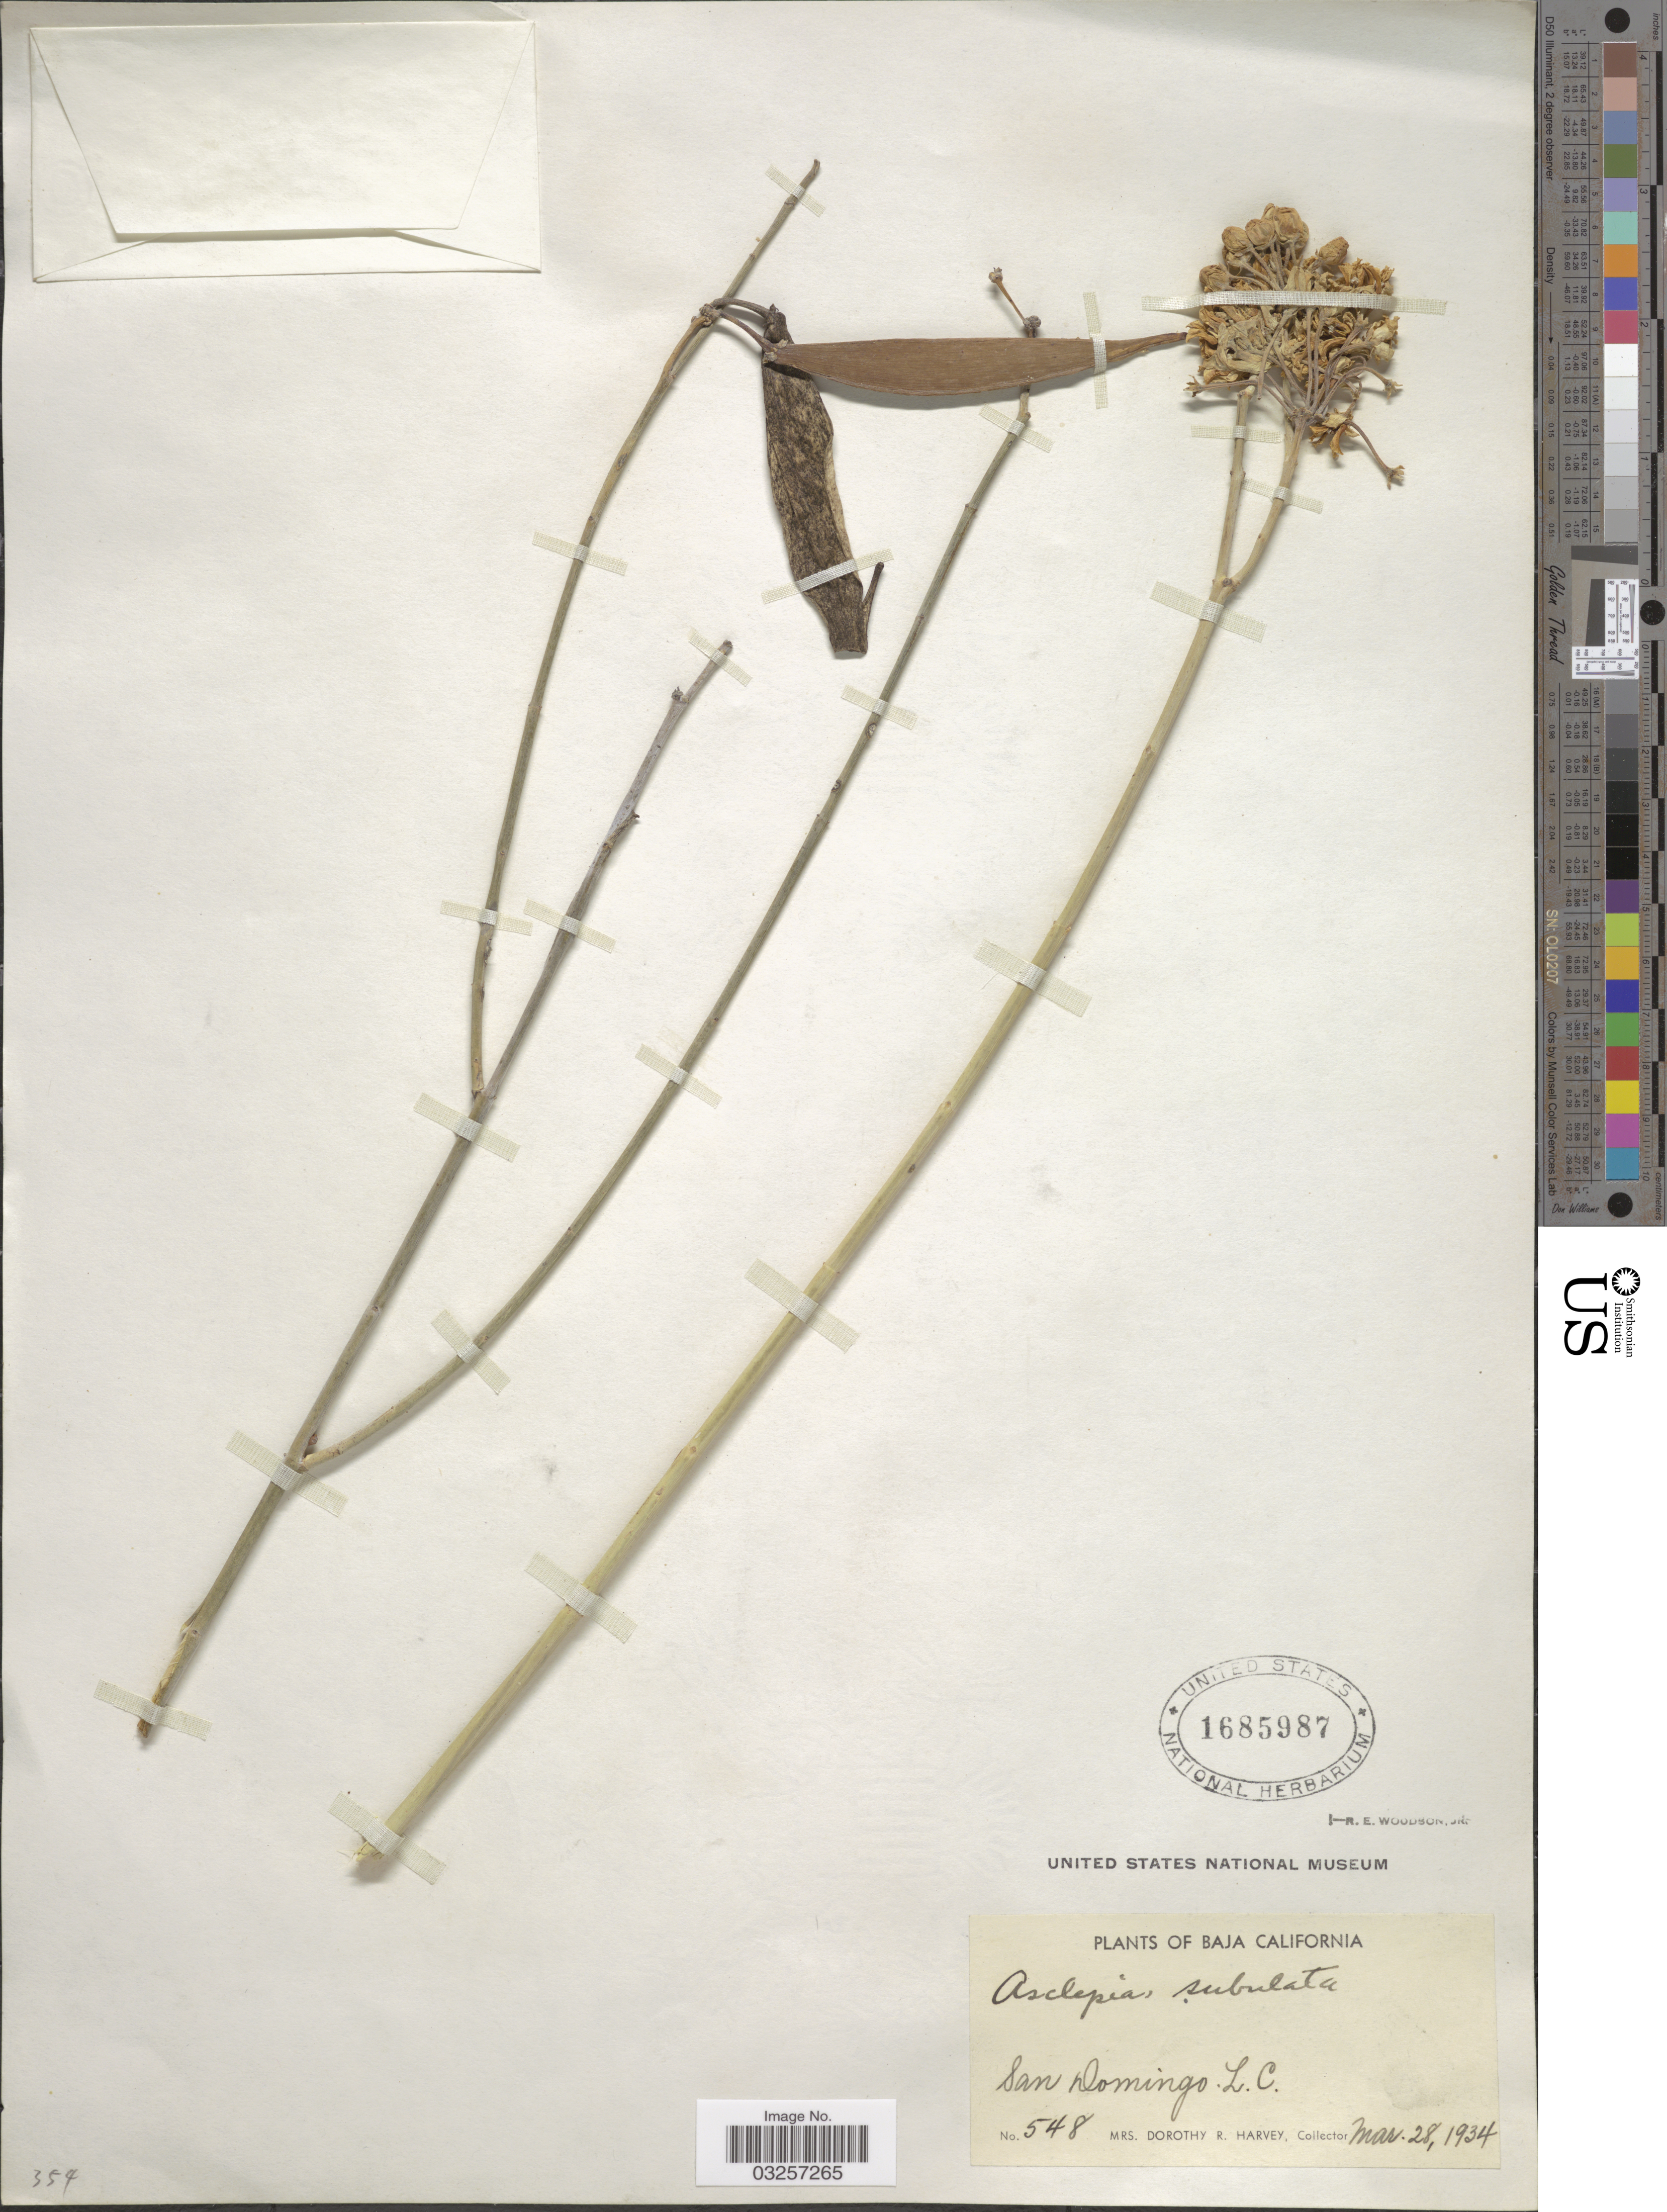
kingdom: Plantae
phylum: Tracheophyta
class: Magnoliopsida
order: Gentianales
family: Apocynaceae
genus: Asclepias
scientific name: Asclepias subulata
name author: Decne.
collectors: Harvey, Mrs. D. R.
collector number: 548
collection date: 1934-03-28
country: Mexico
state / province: Baja California Sur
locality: San Domingo. L.C.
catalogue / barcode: US 1685987